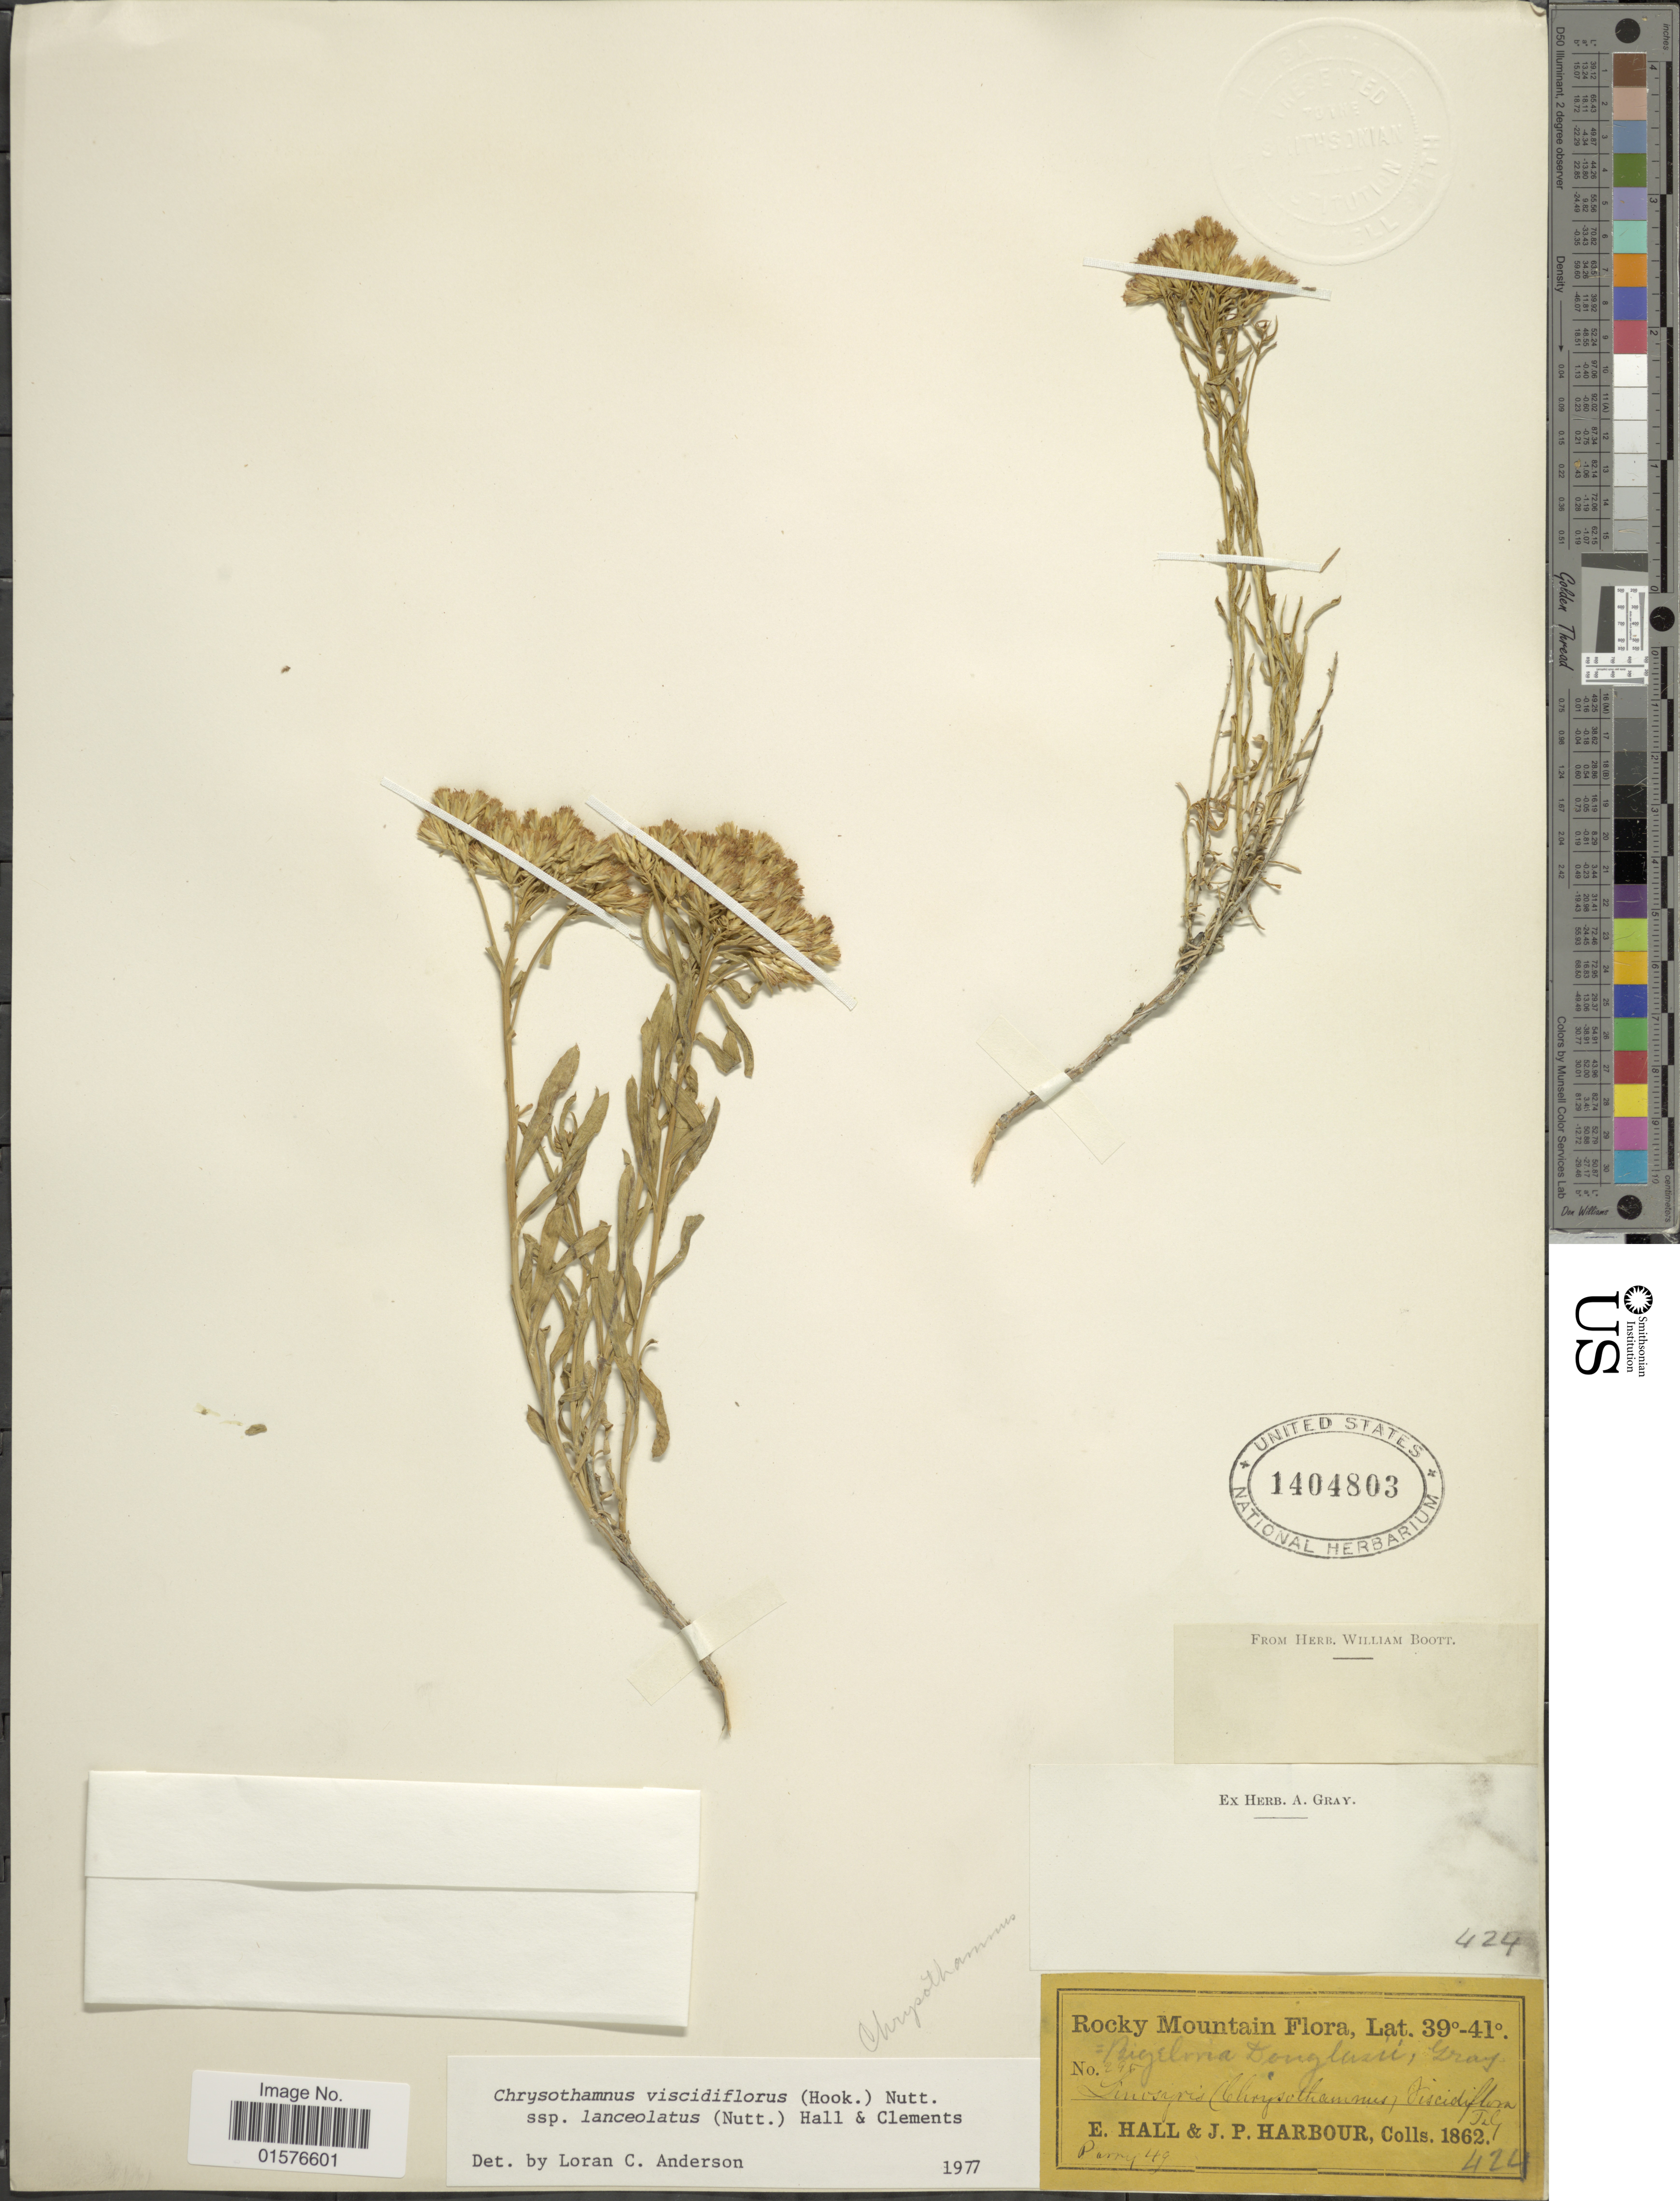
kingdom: Plantae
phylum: Tracheophyta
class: Magnoliopsida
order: Asterales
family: Asteraceae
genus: Chrysothamnus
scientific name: Chrysothamnus viscidiflorus subsp. lanceolatus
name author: (Nutt.) H.M. Hall & Clem.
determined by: Urbatsch, Lowell E., Curator (LSU), Louisiana State University (UNITED STATES)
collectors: E. Hall & J. Harbour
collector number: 424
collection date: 1862-07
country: United States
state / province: Colorado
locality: Rocky Mtns.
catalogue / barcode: US 1404803